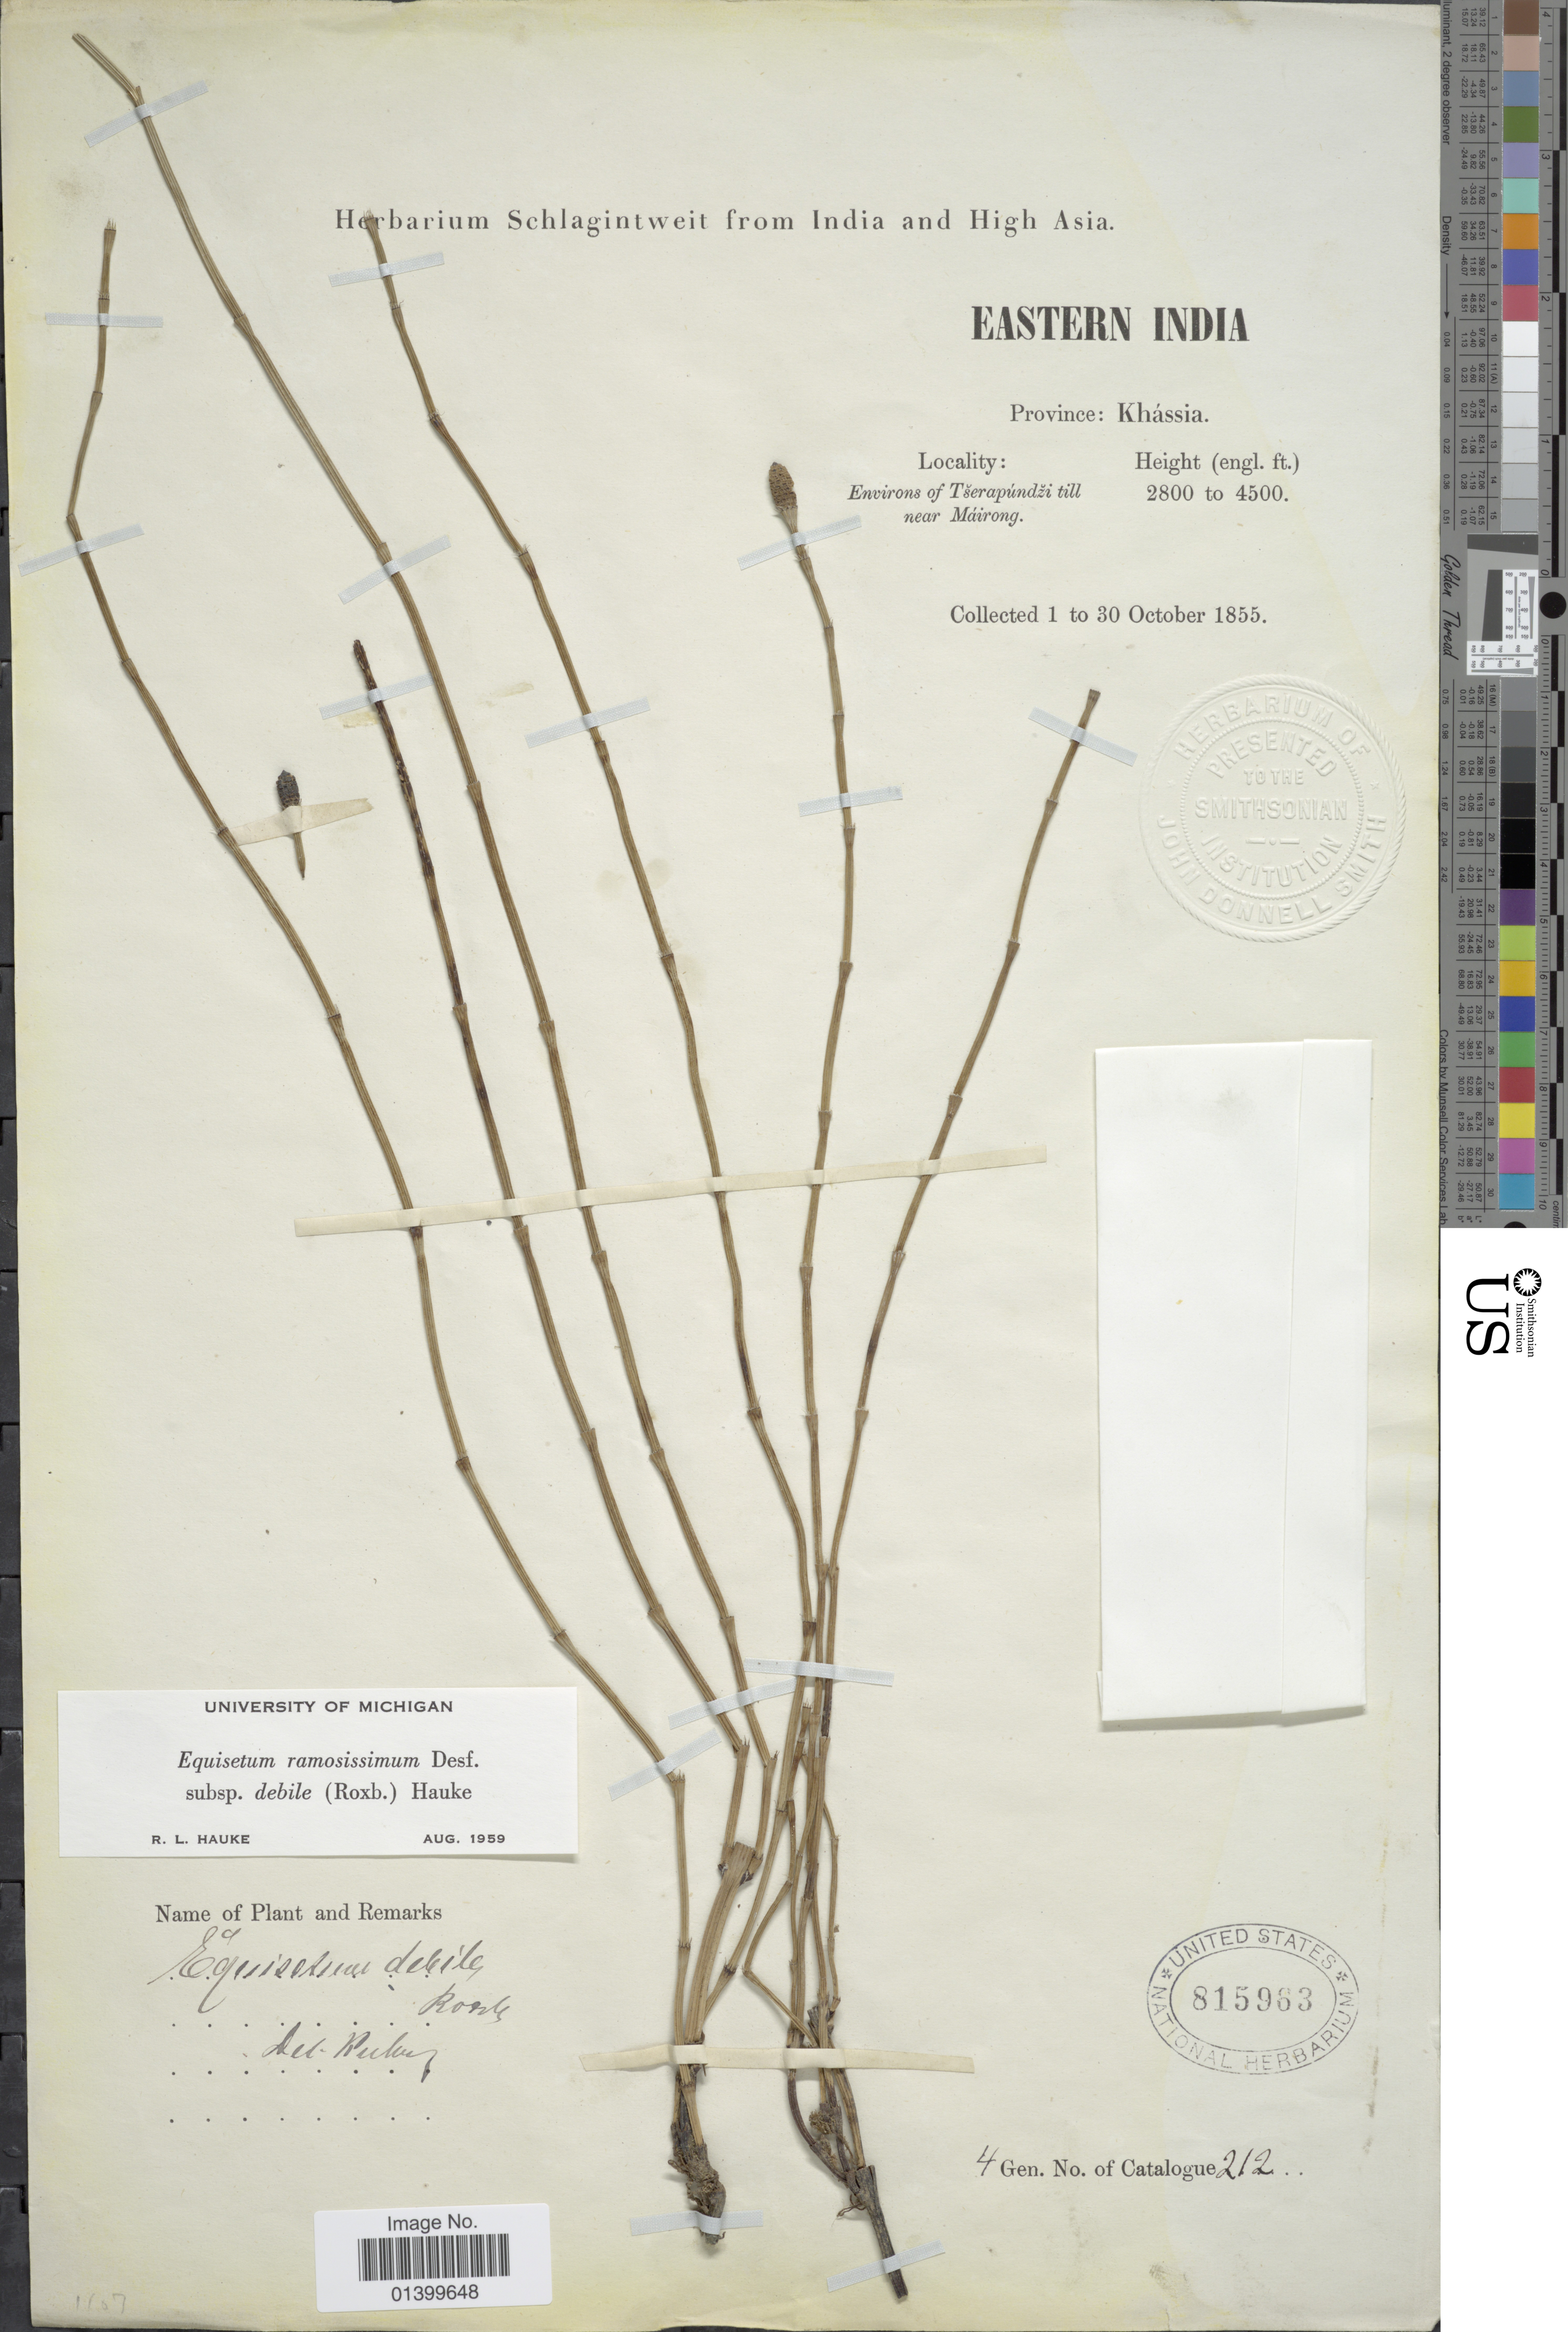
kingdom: Plantae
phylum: Tracheophyta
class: Polypodiopsida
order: Equisetales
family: Equisetaceae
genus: Equisetum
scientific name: Equisetum ramosissimum subsp. debile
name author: (Roxb. ex Vaucher) Hauke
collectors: ex herb. Rosenstock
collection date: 1855-10-01/1855-10-30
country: India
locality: From India and High Asia. Eastern India. Province: Khássia. Environs of Tserapúndzi till near Máirong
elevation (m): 853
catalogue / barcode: US 815963